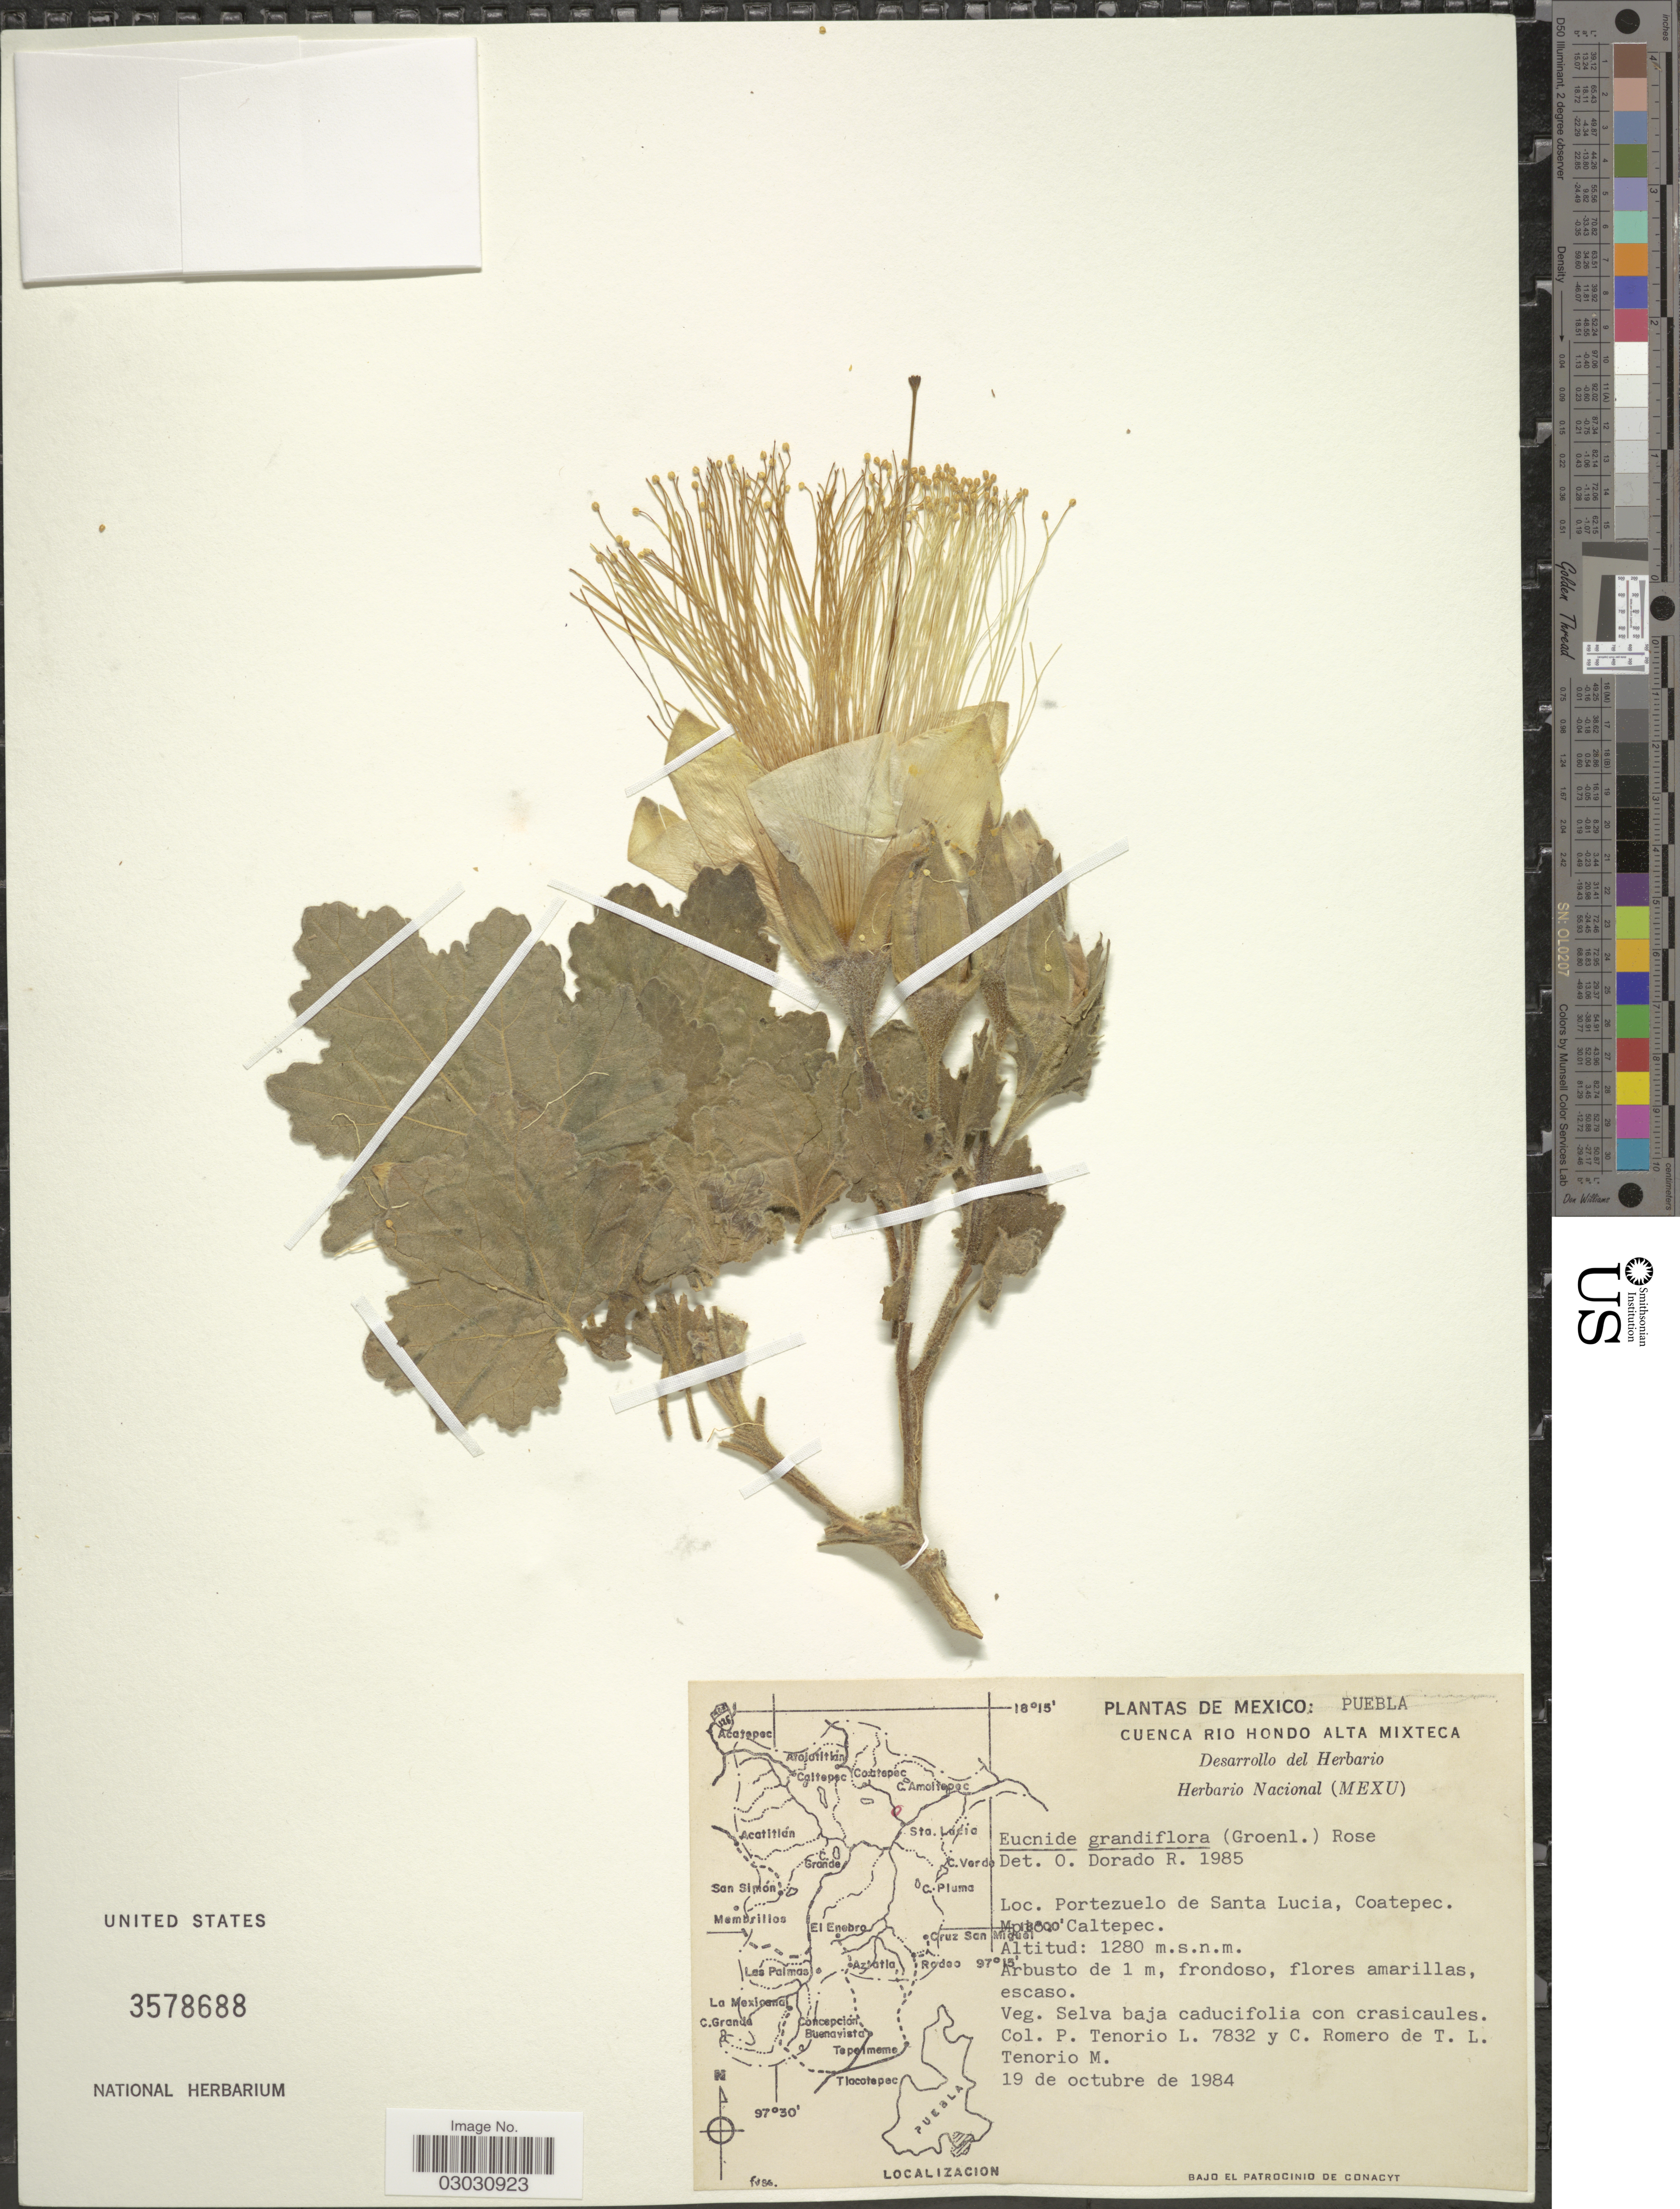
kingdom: Plantae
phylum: Tracheophyta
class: Magnoliopsida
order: Cornales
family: Loasaceae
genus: Eucnide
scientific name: Eucnide grandiflora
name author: (Groenland) Rose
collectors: P. Tenorio L., C. Romero de T. & L. Tenorio M.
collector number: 7832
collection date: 1984-10-19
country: Mexico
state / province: Puebla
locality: Cuenca Rio Hondo Alta Mixteca. Portozuelo de Santa Lucia, Coatepec. Mpio Caltepec.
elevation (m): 1280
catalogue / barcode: US 3578688